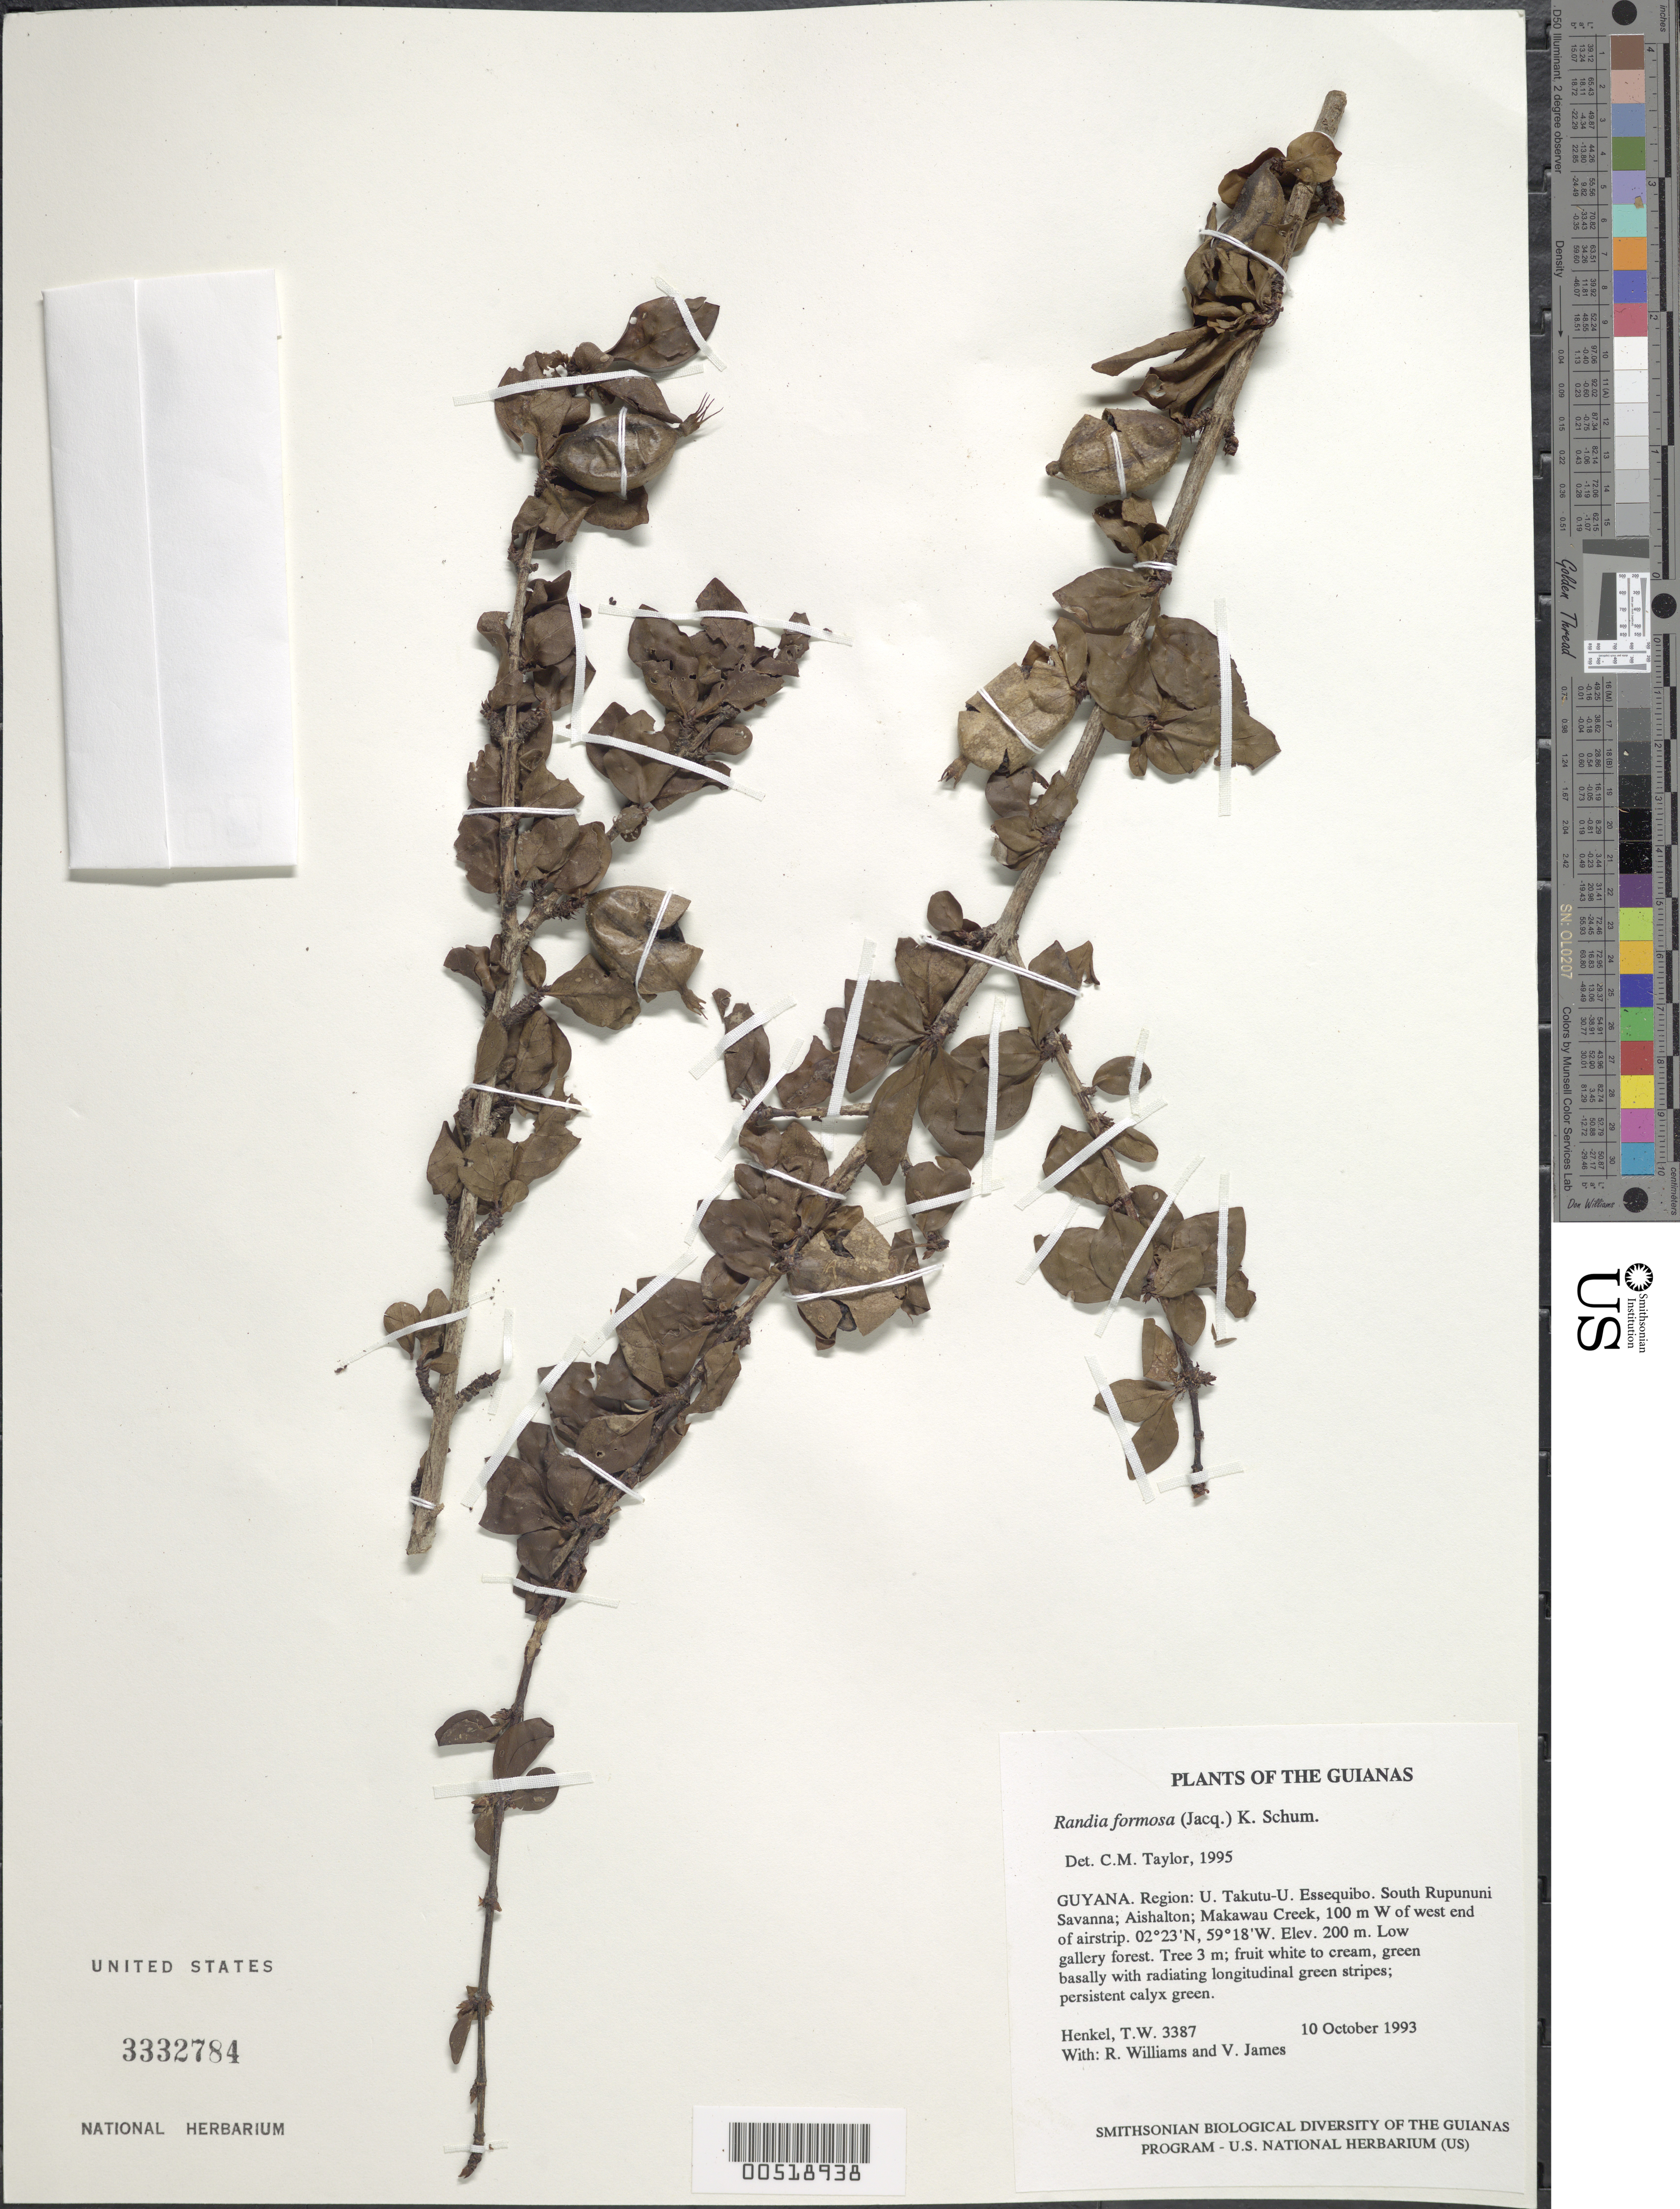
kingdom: Plantae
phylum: Tracheophyta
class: Magnoliopsida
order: Gentianales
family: Rubiaceae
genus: Rosenbergiodendron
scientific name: Rosenbergiodendron densiflorum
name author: (K. Schum.) Fagerl.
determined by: Taylor, Charlotte M.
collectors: T. Henkel, R. Williams & V. James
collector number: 3387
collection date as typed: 10 October 1993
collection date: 1993-10-10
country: Guyana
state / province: U. Takutu-U. Essequibo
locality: South Rupununi Savanna; Aishalton; Makawau Creek, 100 m W of west end of airstrip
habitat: Low gallery forest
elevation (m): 200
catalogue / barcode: US 3332784